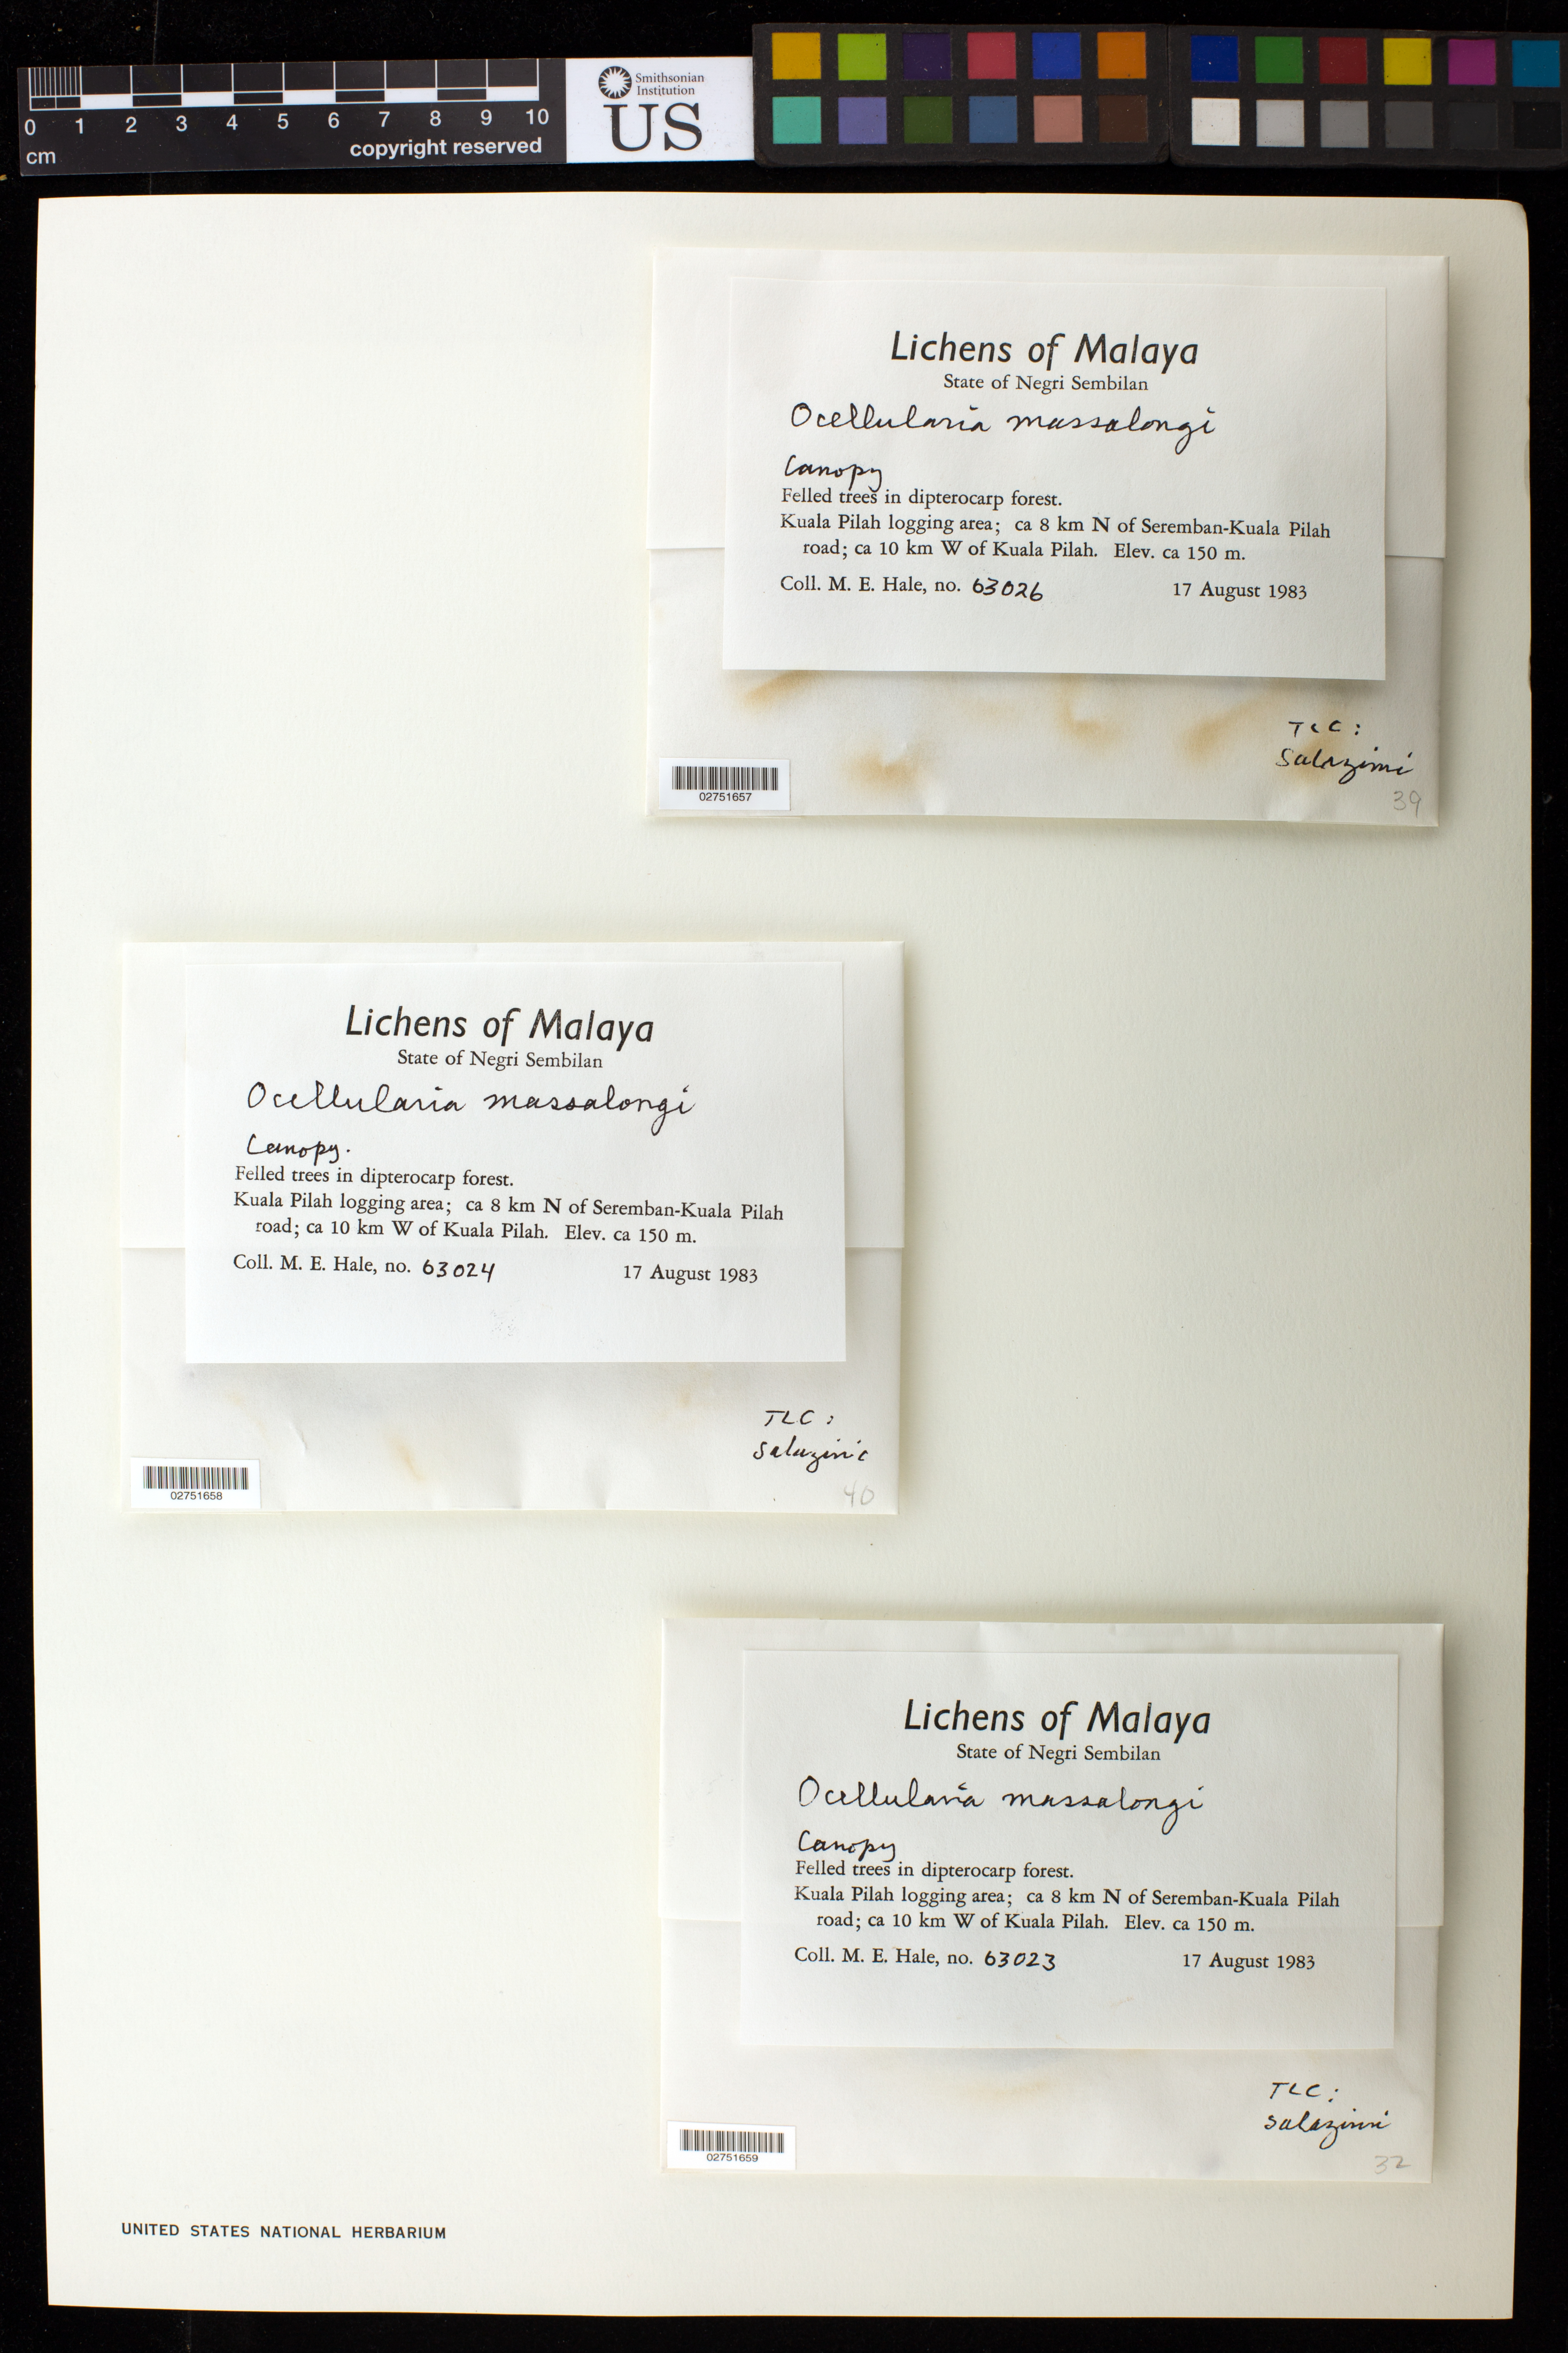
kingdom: Fungi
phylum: Ascomycota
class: Lecanoromycetes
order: Ostropales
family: Graphidaceae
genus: Ocellularia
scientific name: Ocellularia massalongoi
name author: (Mont.) Hale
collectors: M. Hale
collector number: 63026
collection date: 1983-08-17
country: Malaysia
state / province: Negeri Sembilan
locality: Kuala Pilah logging area, 8 km N of Seremban-Kuala Pilah road, 10 km W of Kuala Pilah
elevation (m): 150